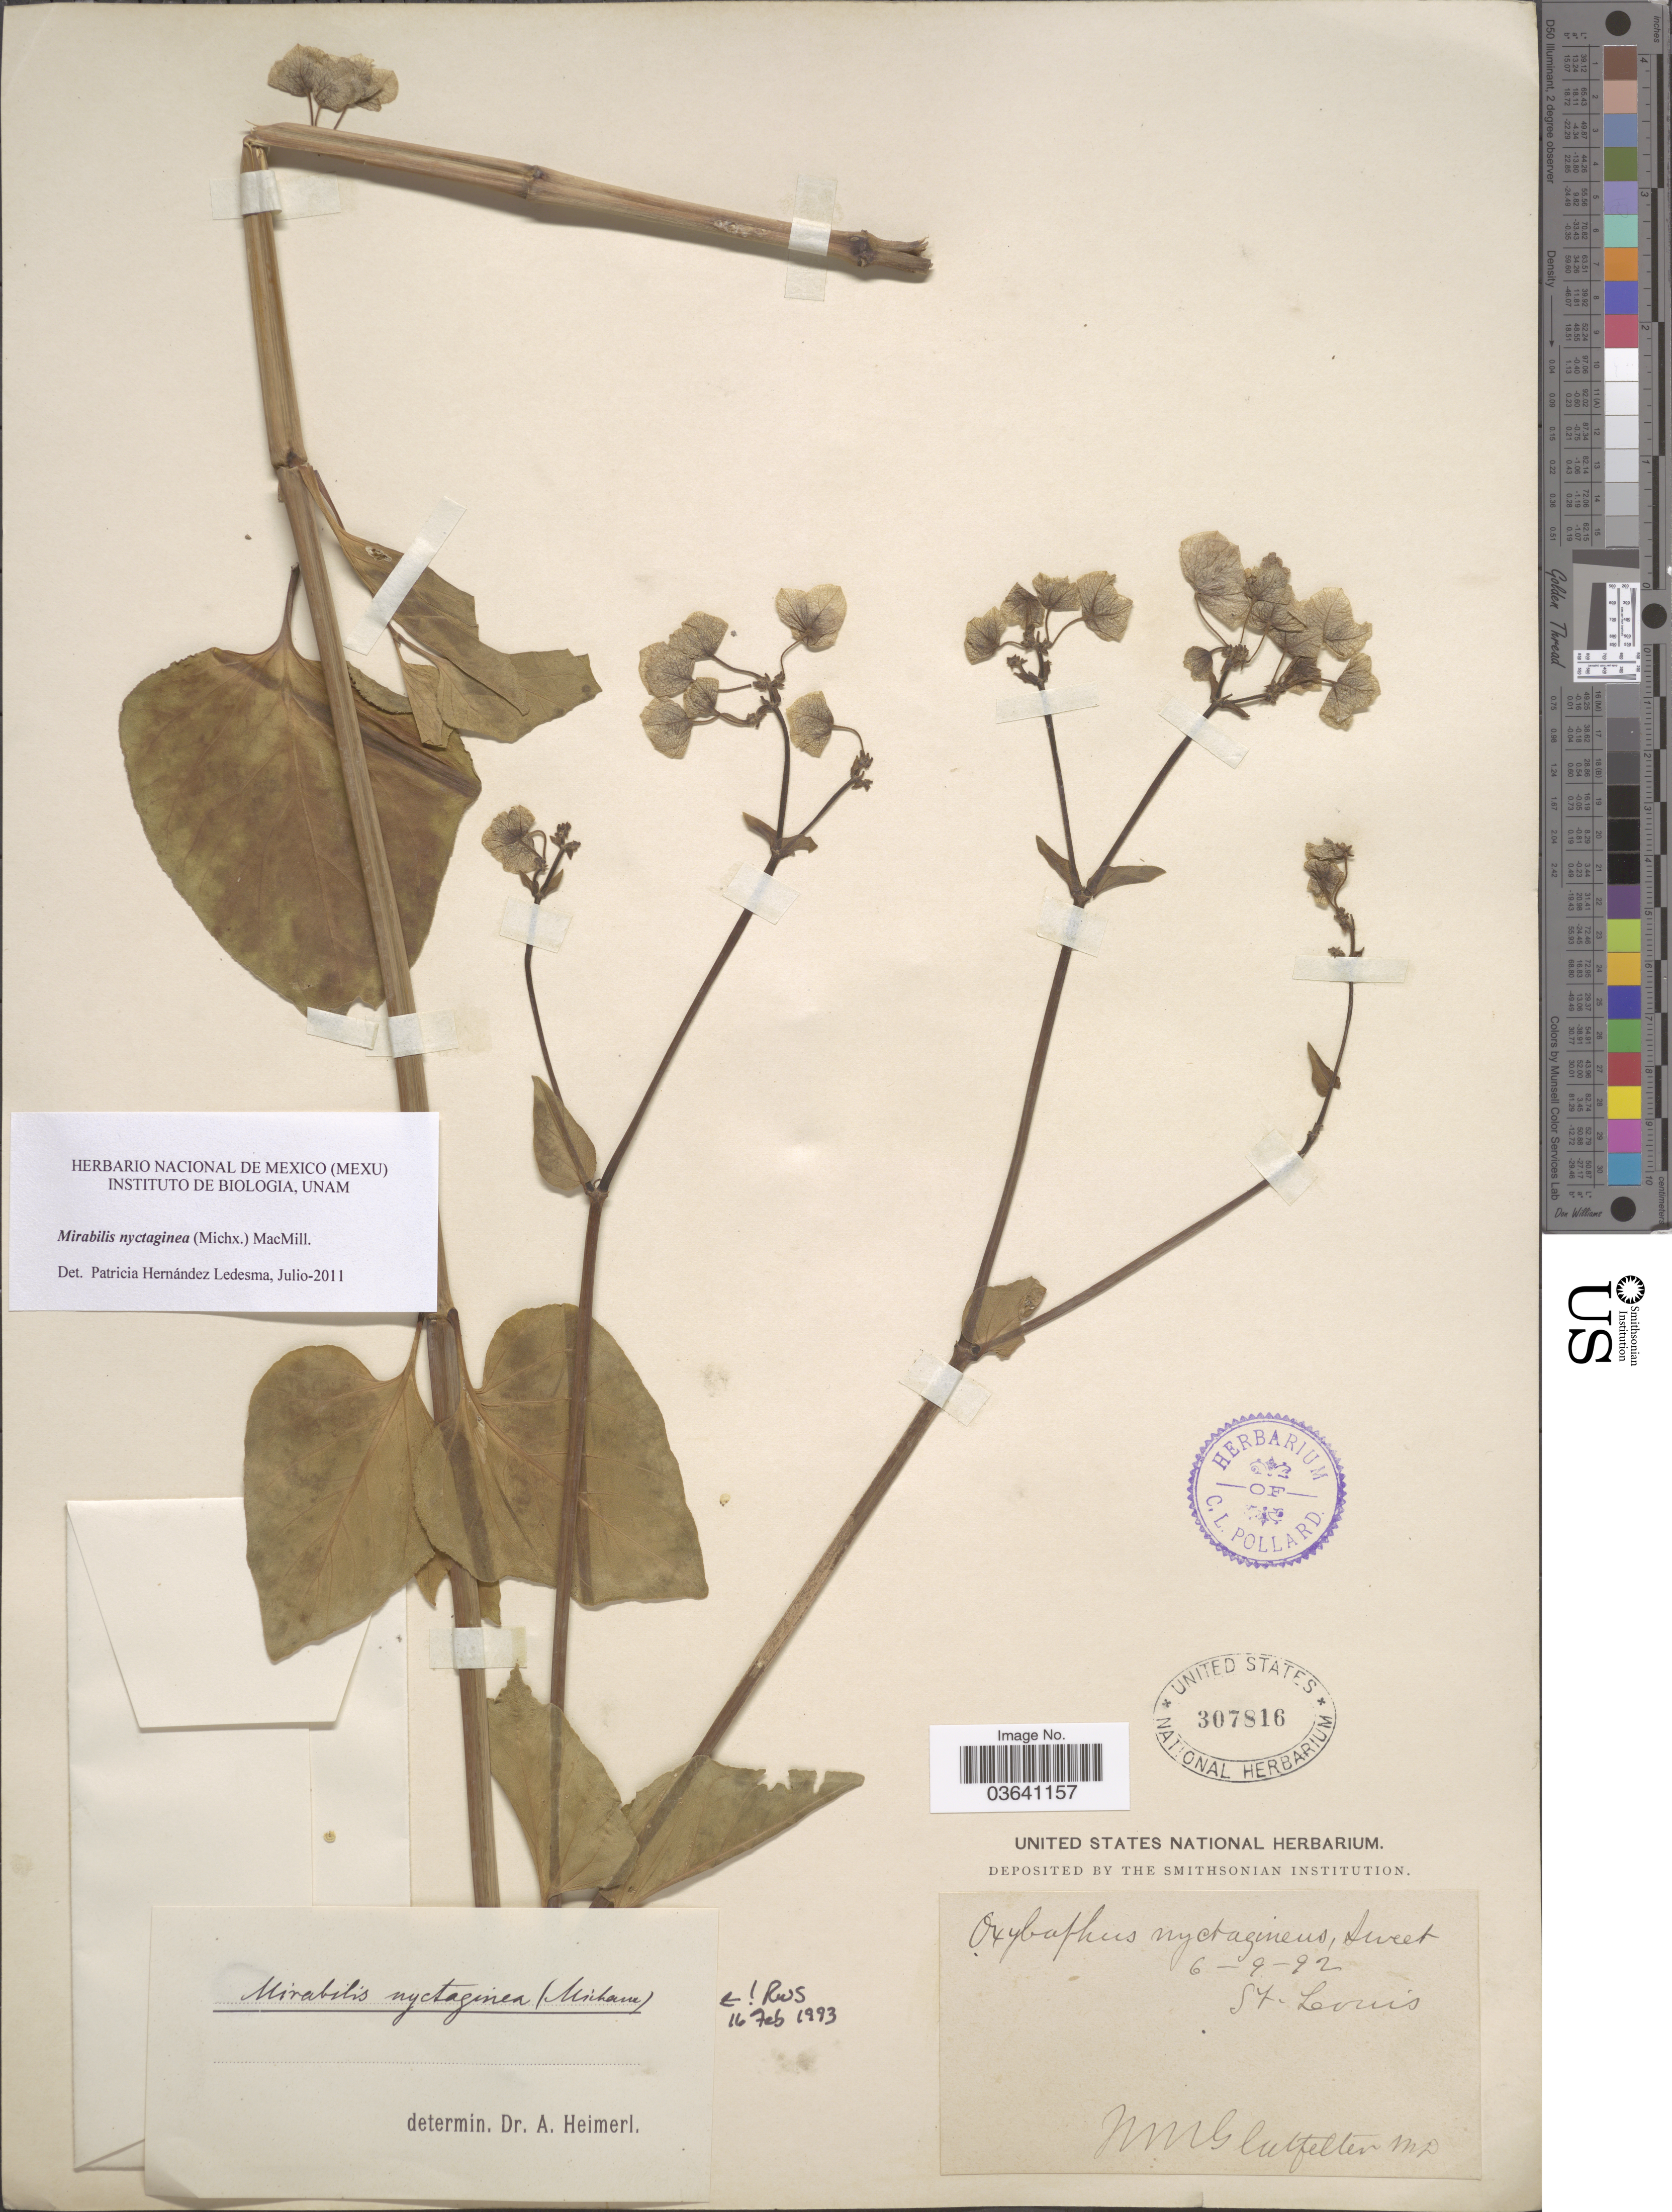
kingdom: Plantae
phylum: Tracheophyta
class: Magnoliopsida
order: Caryophyllales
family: Nyctaginaceae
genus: Mirabilis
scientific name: Mirabilis nyctaginea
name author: (Michx.) MacMill.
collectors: N. M. Glatfelter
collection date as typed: Transcribed d/m/y: 9/6/92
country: United States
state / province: Missouri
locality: St. Louis.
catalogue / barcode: US 307816